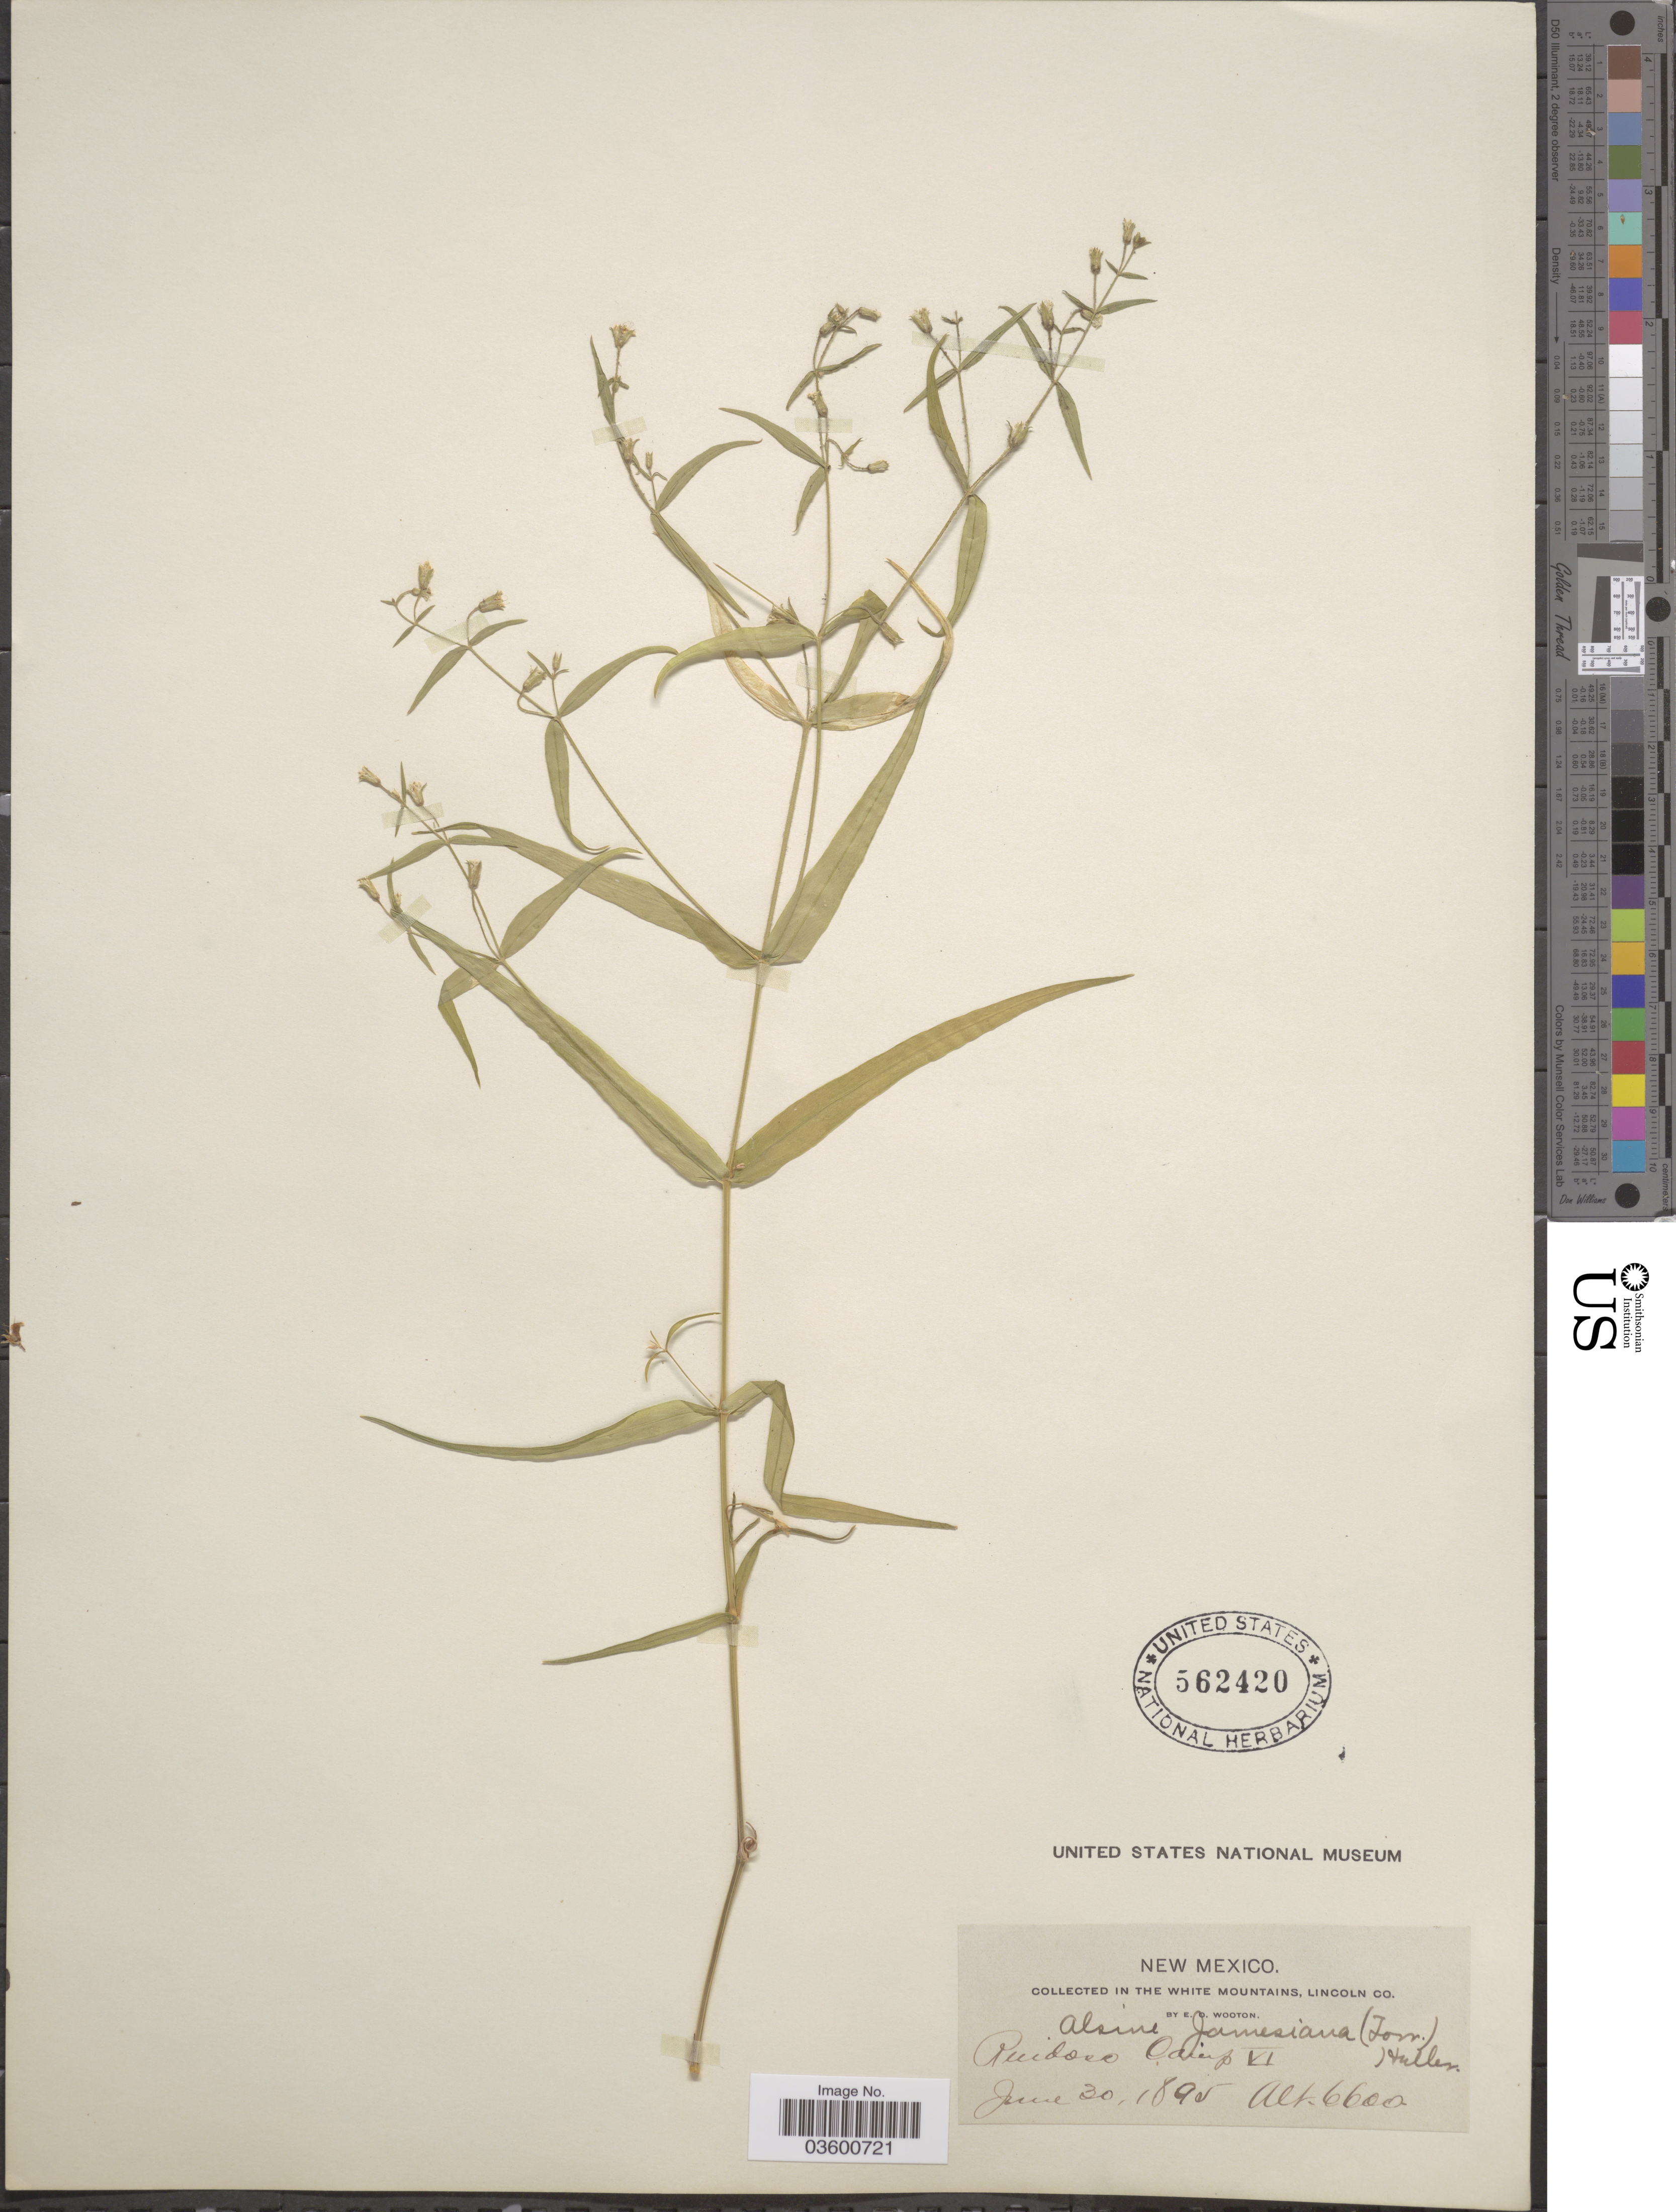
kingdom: Plantae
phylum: Tracheophyta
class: Magnoliopsida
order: Caryophyllales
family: Caryophyllaceae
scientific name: Torreyostellaria jamesiana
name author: (Torr.) Gang Yao et al.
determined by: Strong, M. T., (US), Smithsonian Institution - National Museum of Natural History (UNITED STATES)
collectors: E. O. Wooton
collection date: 1895-06-30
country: United States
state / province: New Mexico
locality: In the White Mountains, Lincoln Co. Ruidoso Camp VI.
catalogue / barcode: US 562420